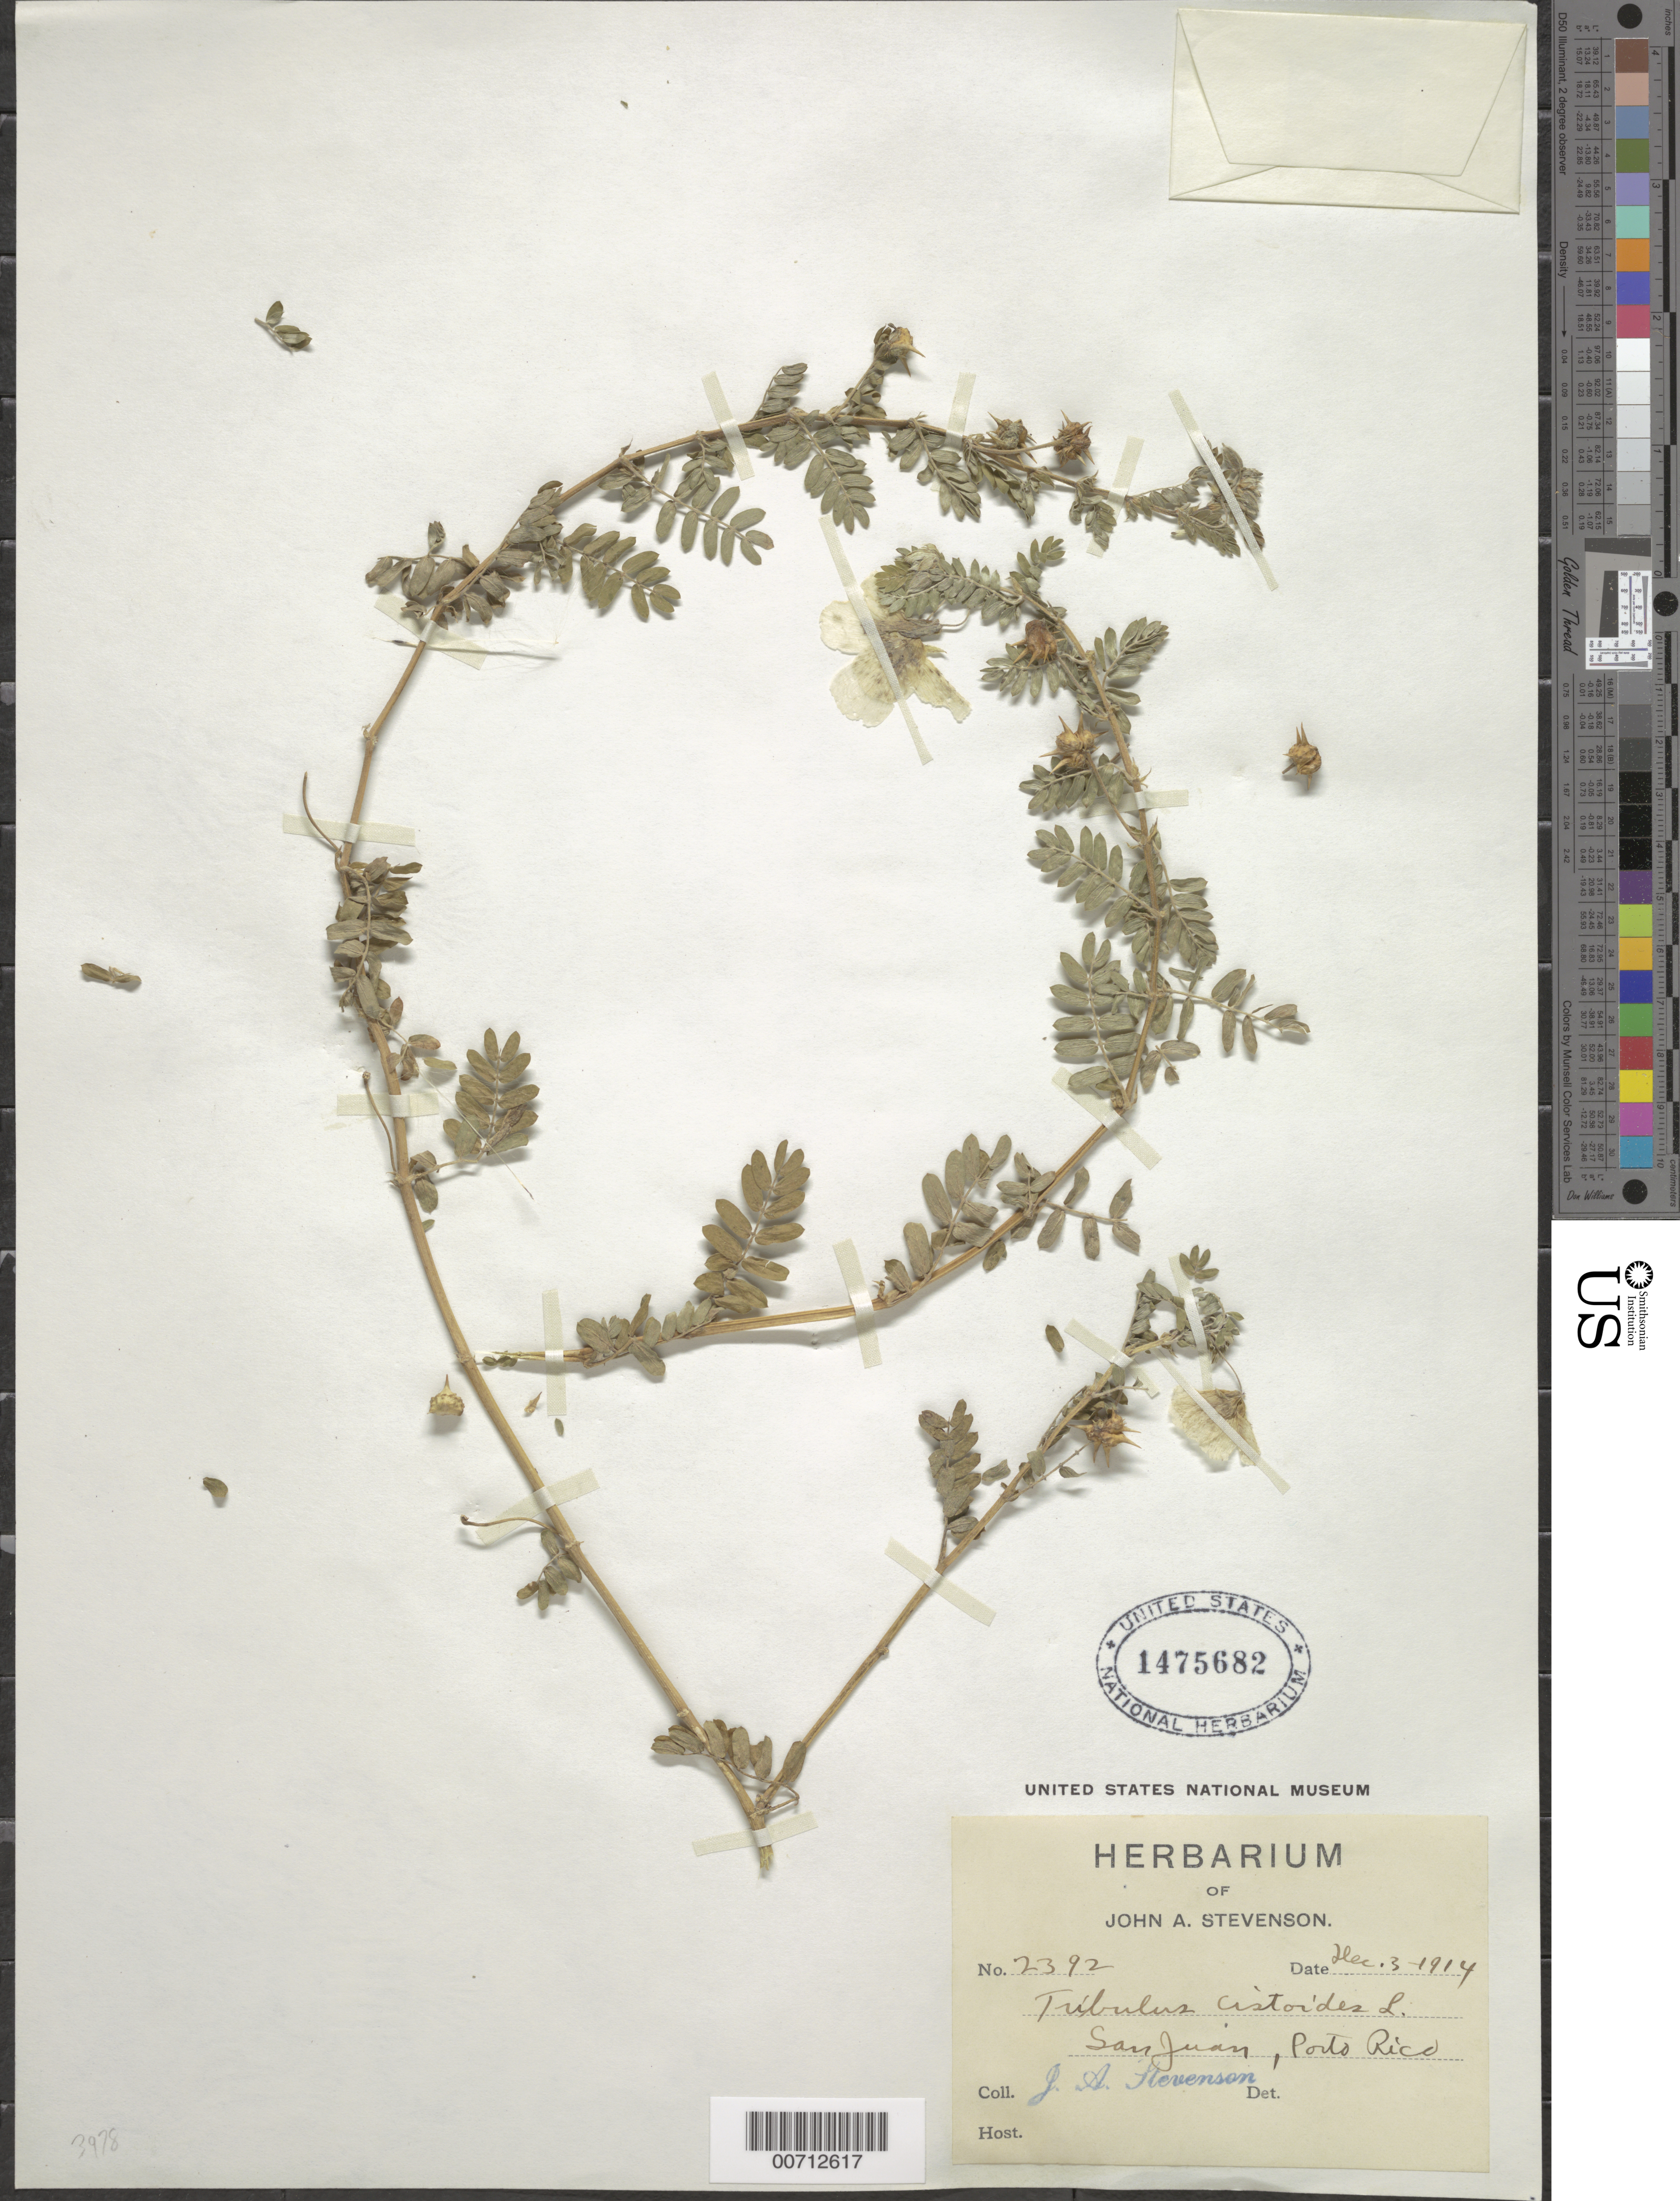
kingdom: Plantae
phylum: Tracheophyta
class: Magnoliopsida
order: Zygophyllales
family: Zygophyllaceae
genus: Tribulus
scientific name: Tribulus cistoides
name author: L.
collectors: J. Stevenson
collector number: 2392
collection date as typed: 03 Dec 1914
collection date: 1914-12-03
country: Puerto Rico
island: Greater Antilles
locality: San Juan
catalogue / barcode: US 1475682